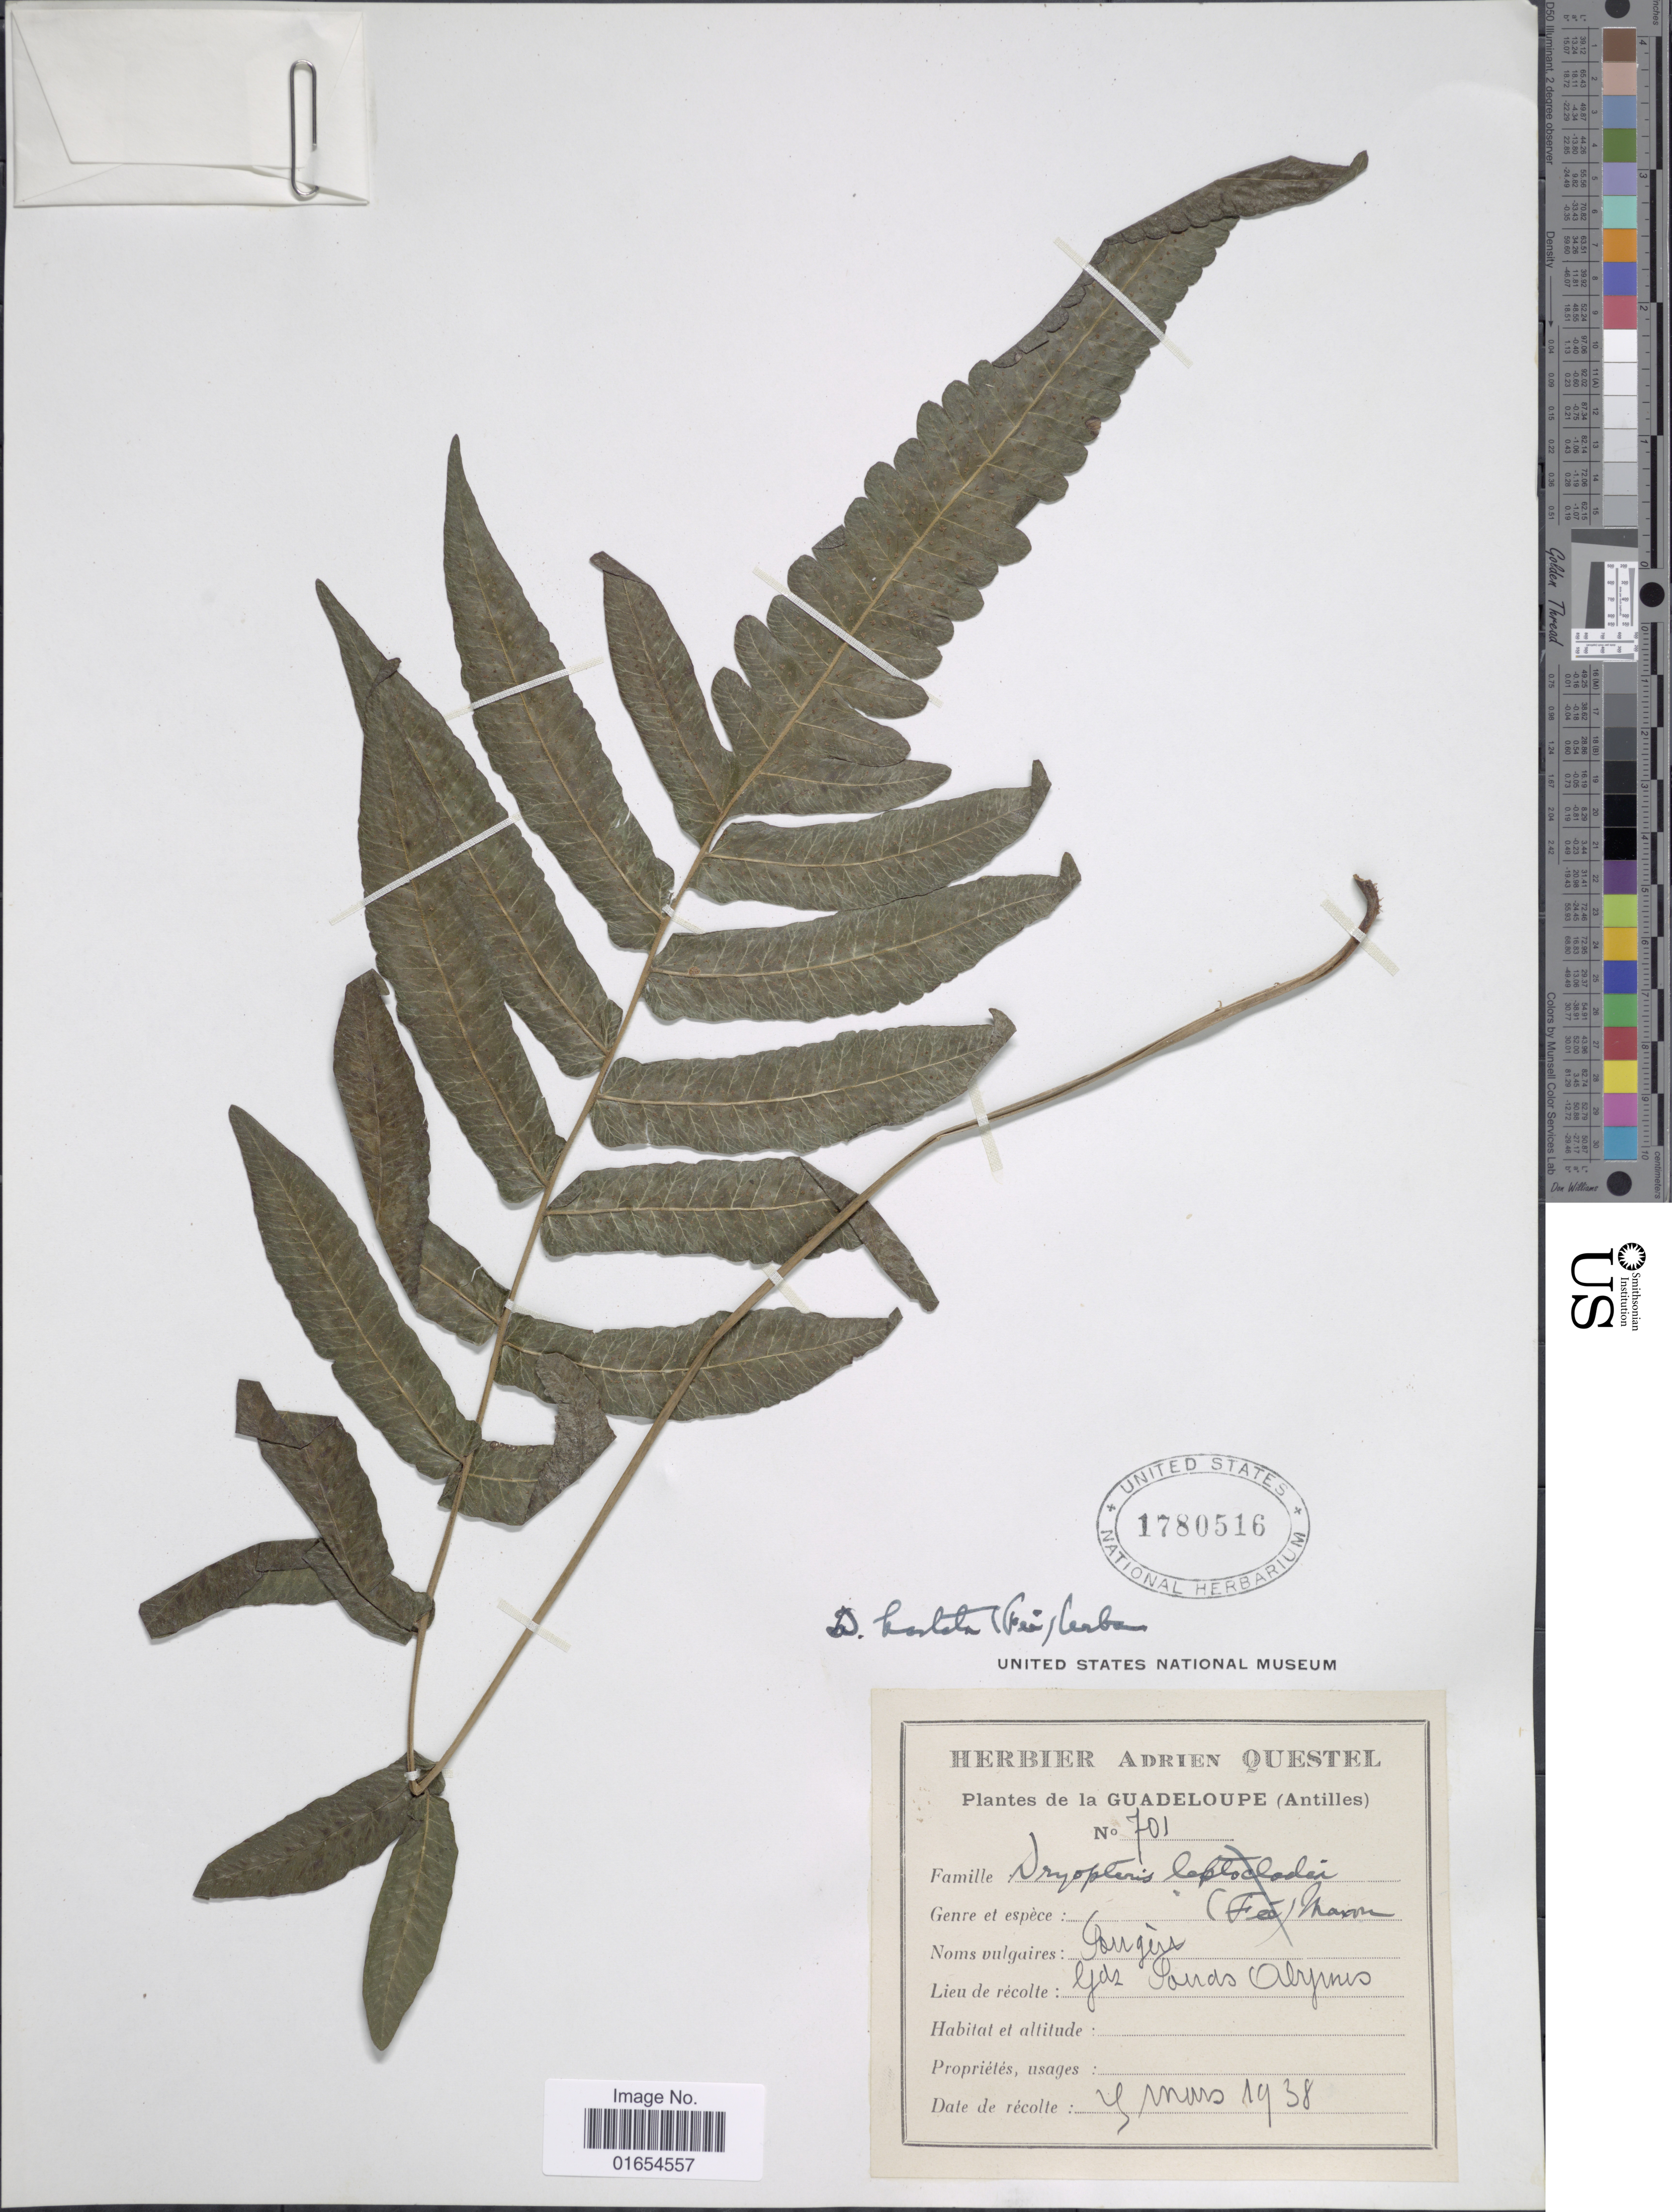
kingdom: Plantae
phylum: Tracheophyta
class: Polypodiopsida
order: Polypodiales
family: Thelypteridaceae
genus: Goniopteris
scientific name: Goniopteris hastata (Fée) comb. nov., ined 2015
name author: (Fée)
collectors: ex herb. A. Questal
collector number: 701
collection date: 1938-03-19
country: Guadeloupe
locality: Pond Abymes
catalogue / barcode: US 1780516